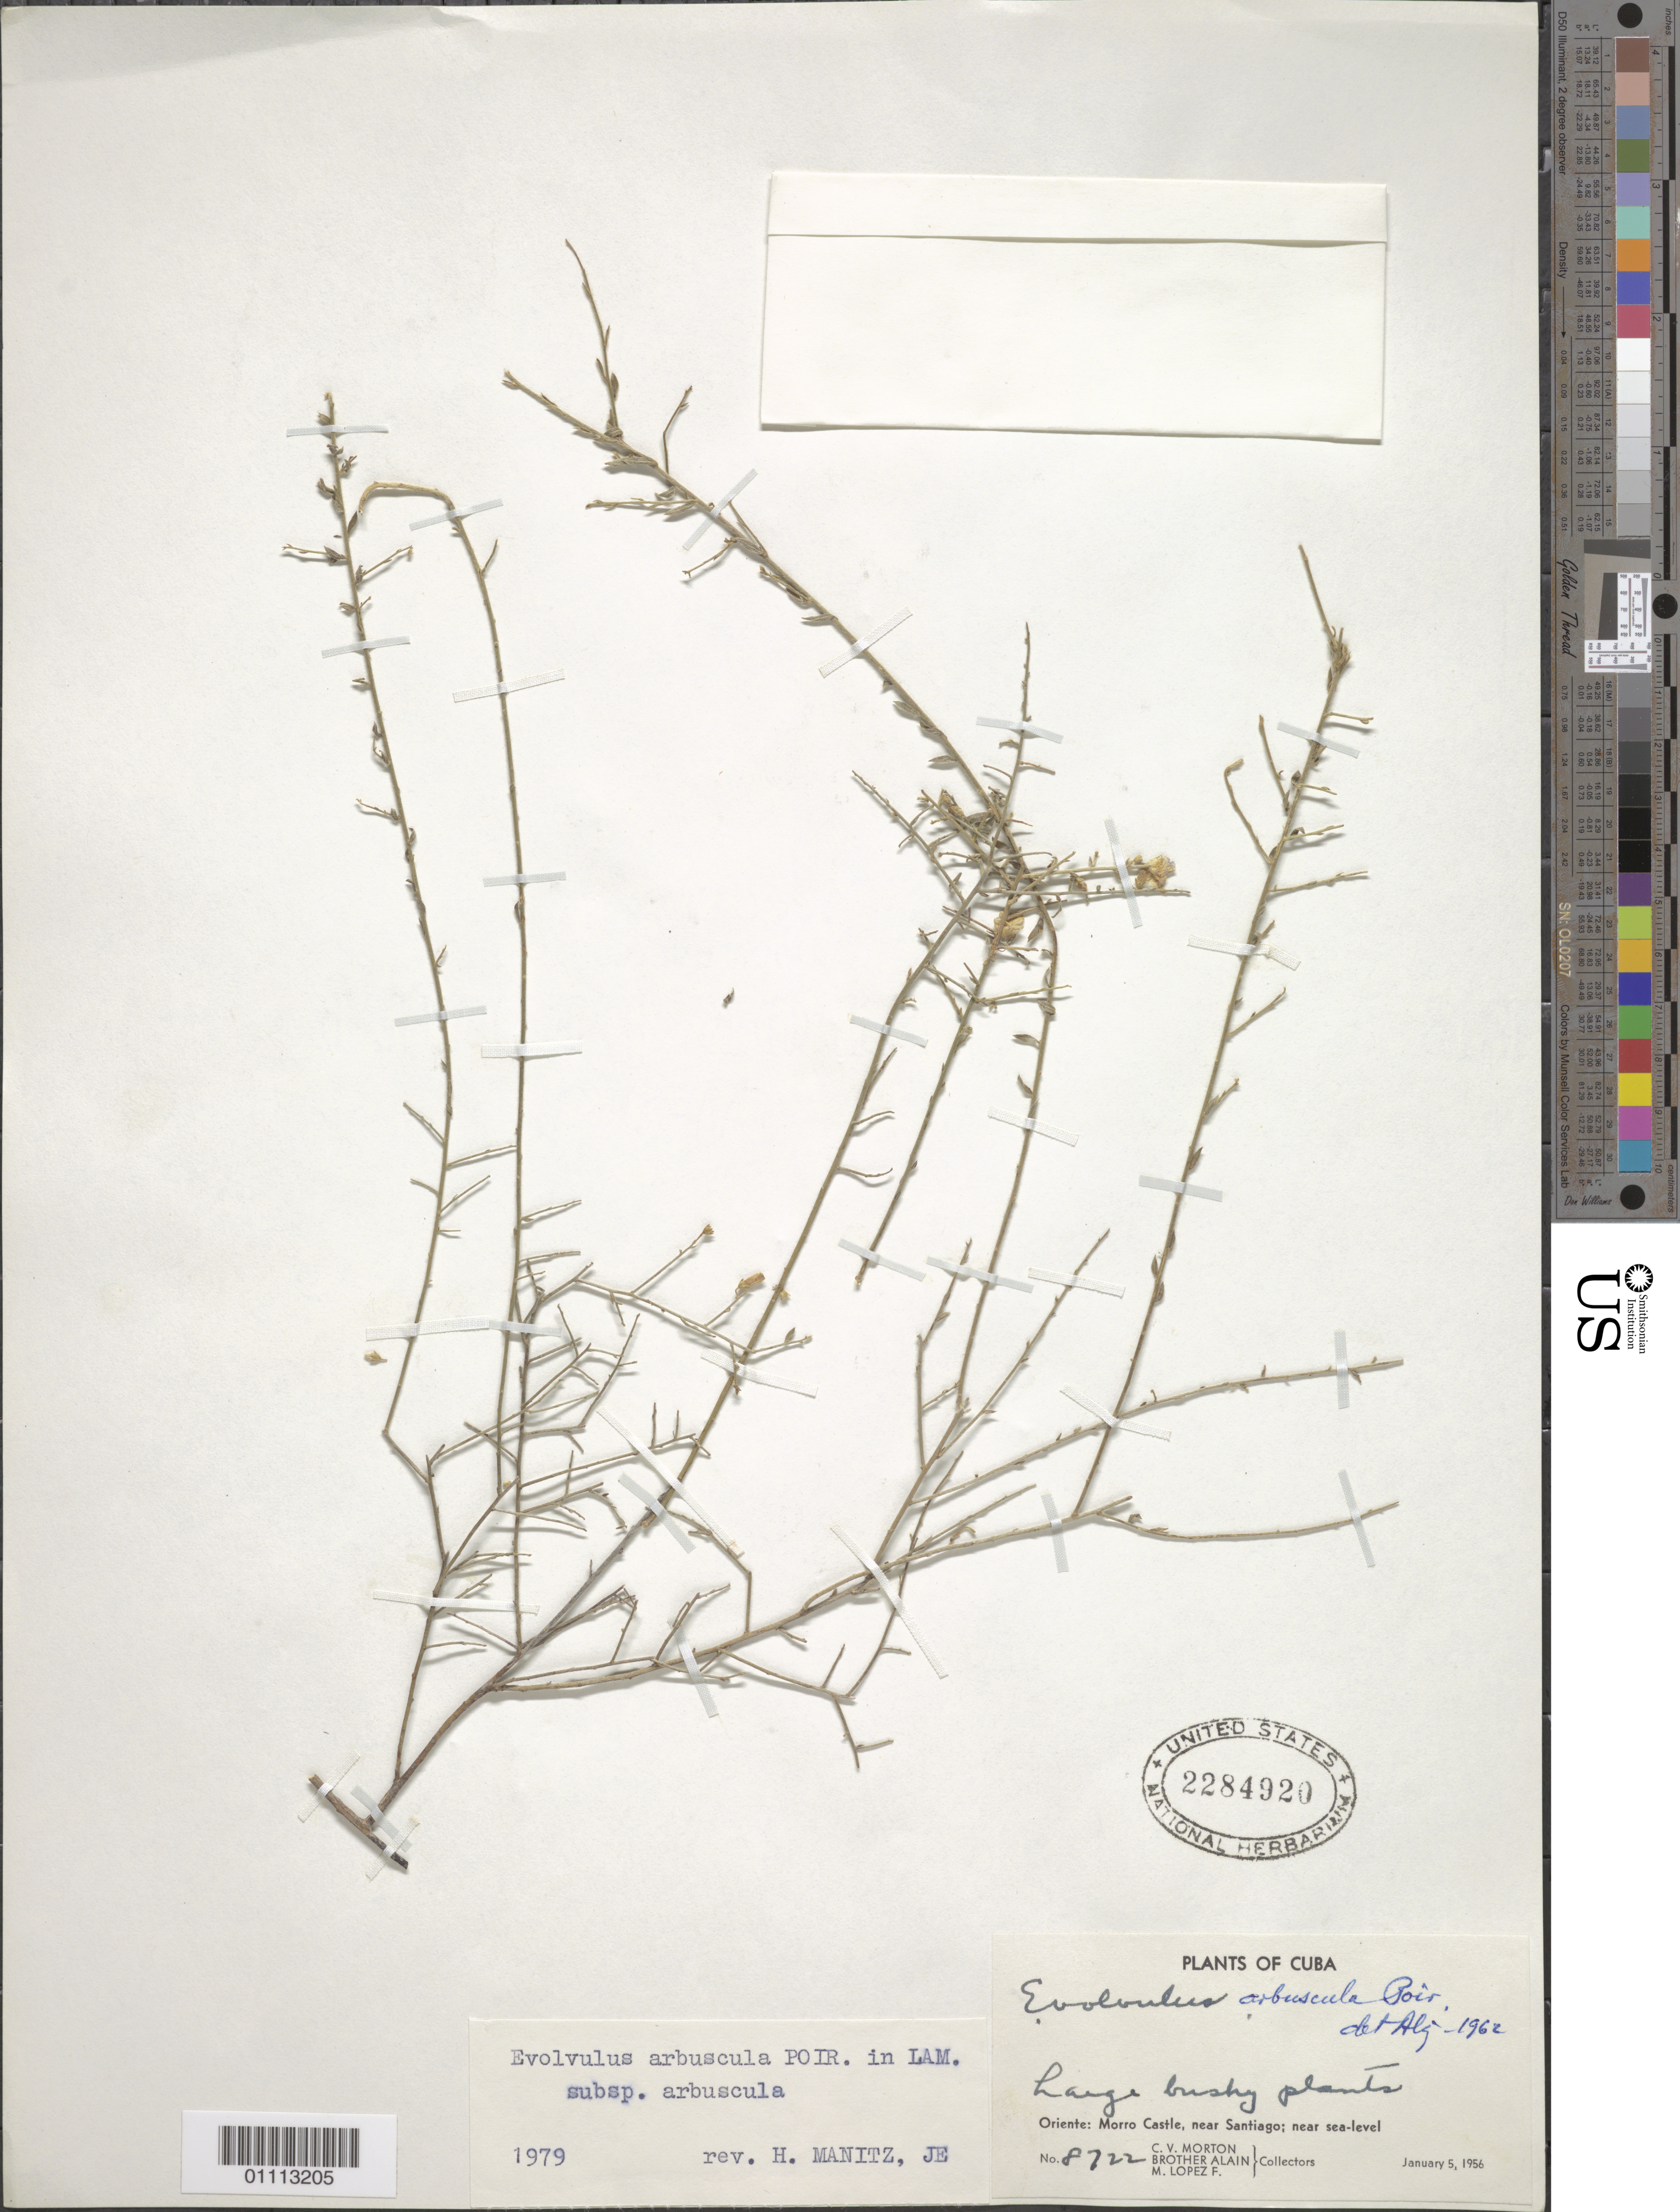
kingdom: Plantae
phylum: Tracheophyta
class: Magnoliopsida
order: Solanales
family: Convolvulaceae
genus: Evolvulus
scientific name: Evolvulus arbuscula var. arbuscula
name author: Poir.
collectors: C. V. Morton, A. H. Liogier & M. López Figueiras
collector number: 8722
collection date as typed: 05 Jan 1956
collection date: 1956-01-05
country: Cuba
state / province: Santiago de Cuba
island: Cuba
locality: Morro Castle, near sea-level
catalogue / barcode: US 2284920